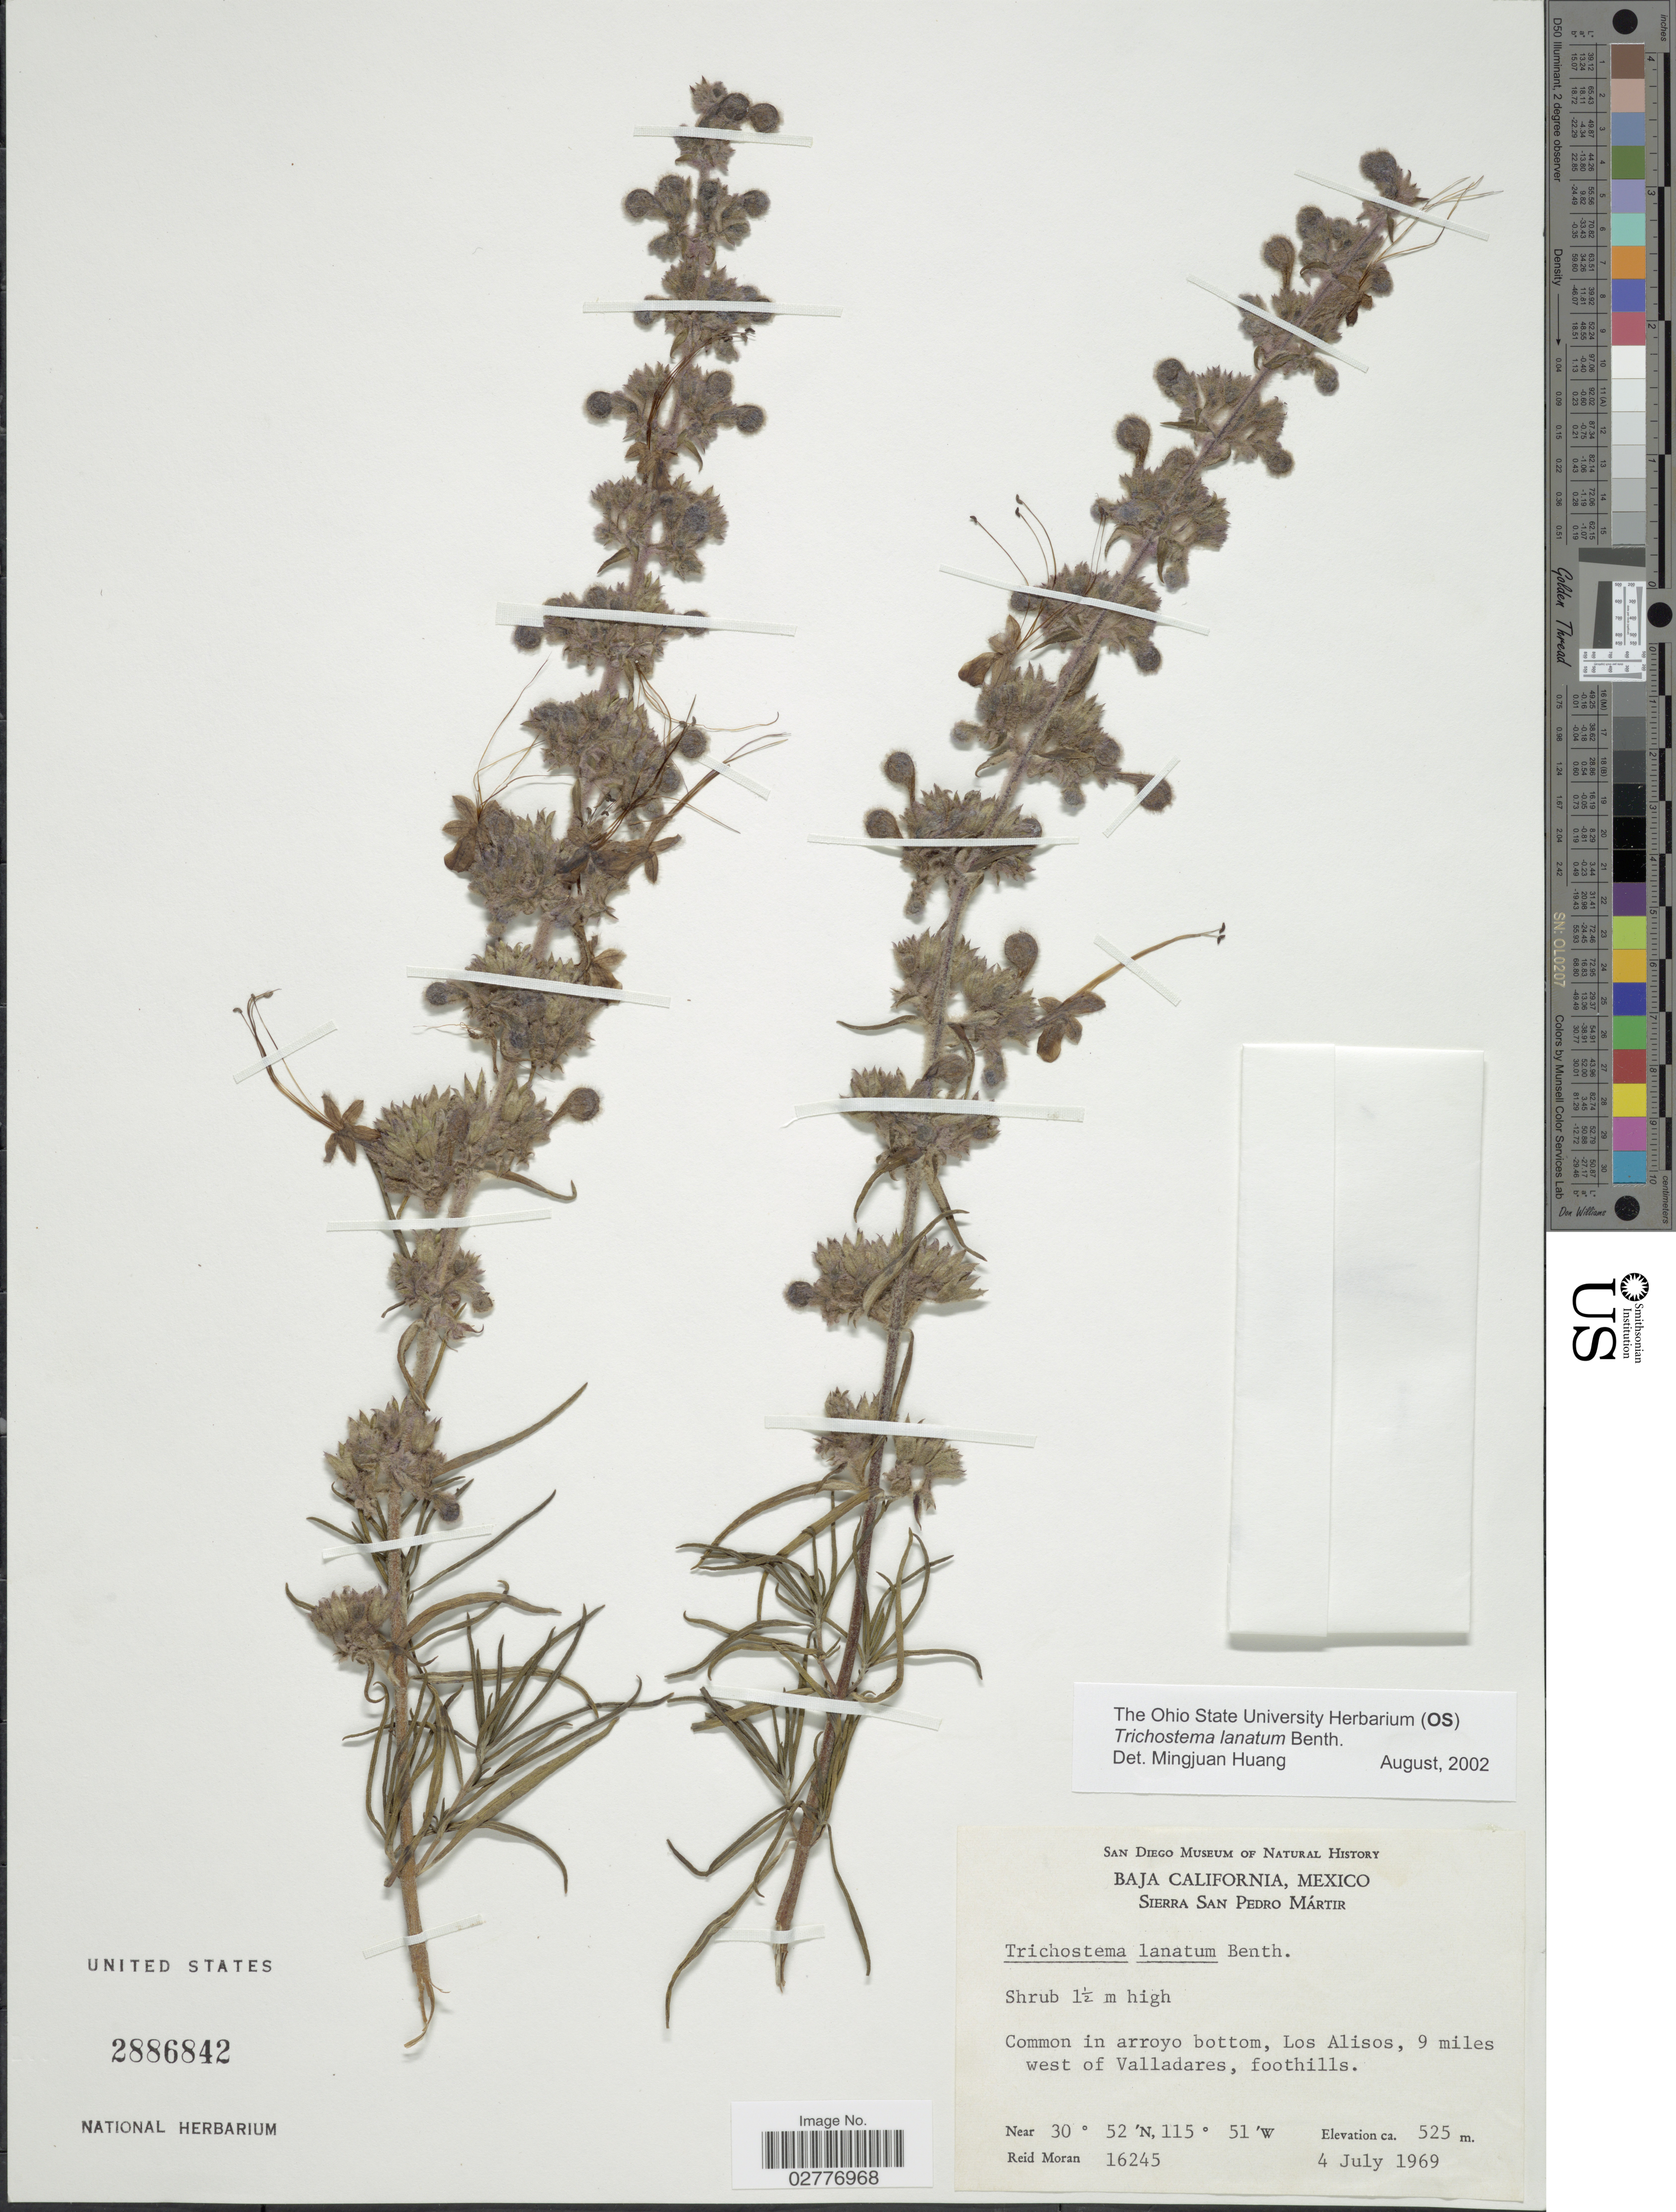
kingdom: Plantae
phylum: Tracheophyta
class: Magnoliopsida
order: Lamiales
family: Lamiaceae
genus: Trichostema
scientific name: Trichostema lanatum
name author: Benth.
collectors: R. V. Moran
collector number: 16245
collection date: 1969-07-04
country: Mexico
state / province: Baja California Norte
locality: Sierra San Pedro Mártir. Common in arroyo bottom, Los Alisos, 9 miles west of Valladares, foothills.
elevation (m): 525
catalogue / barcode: US 2886842